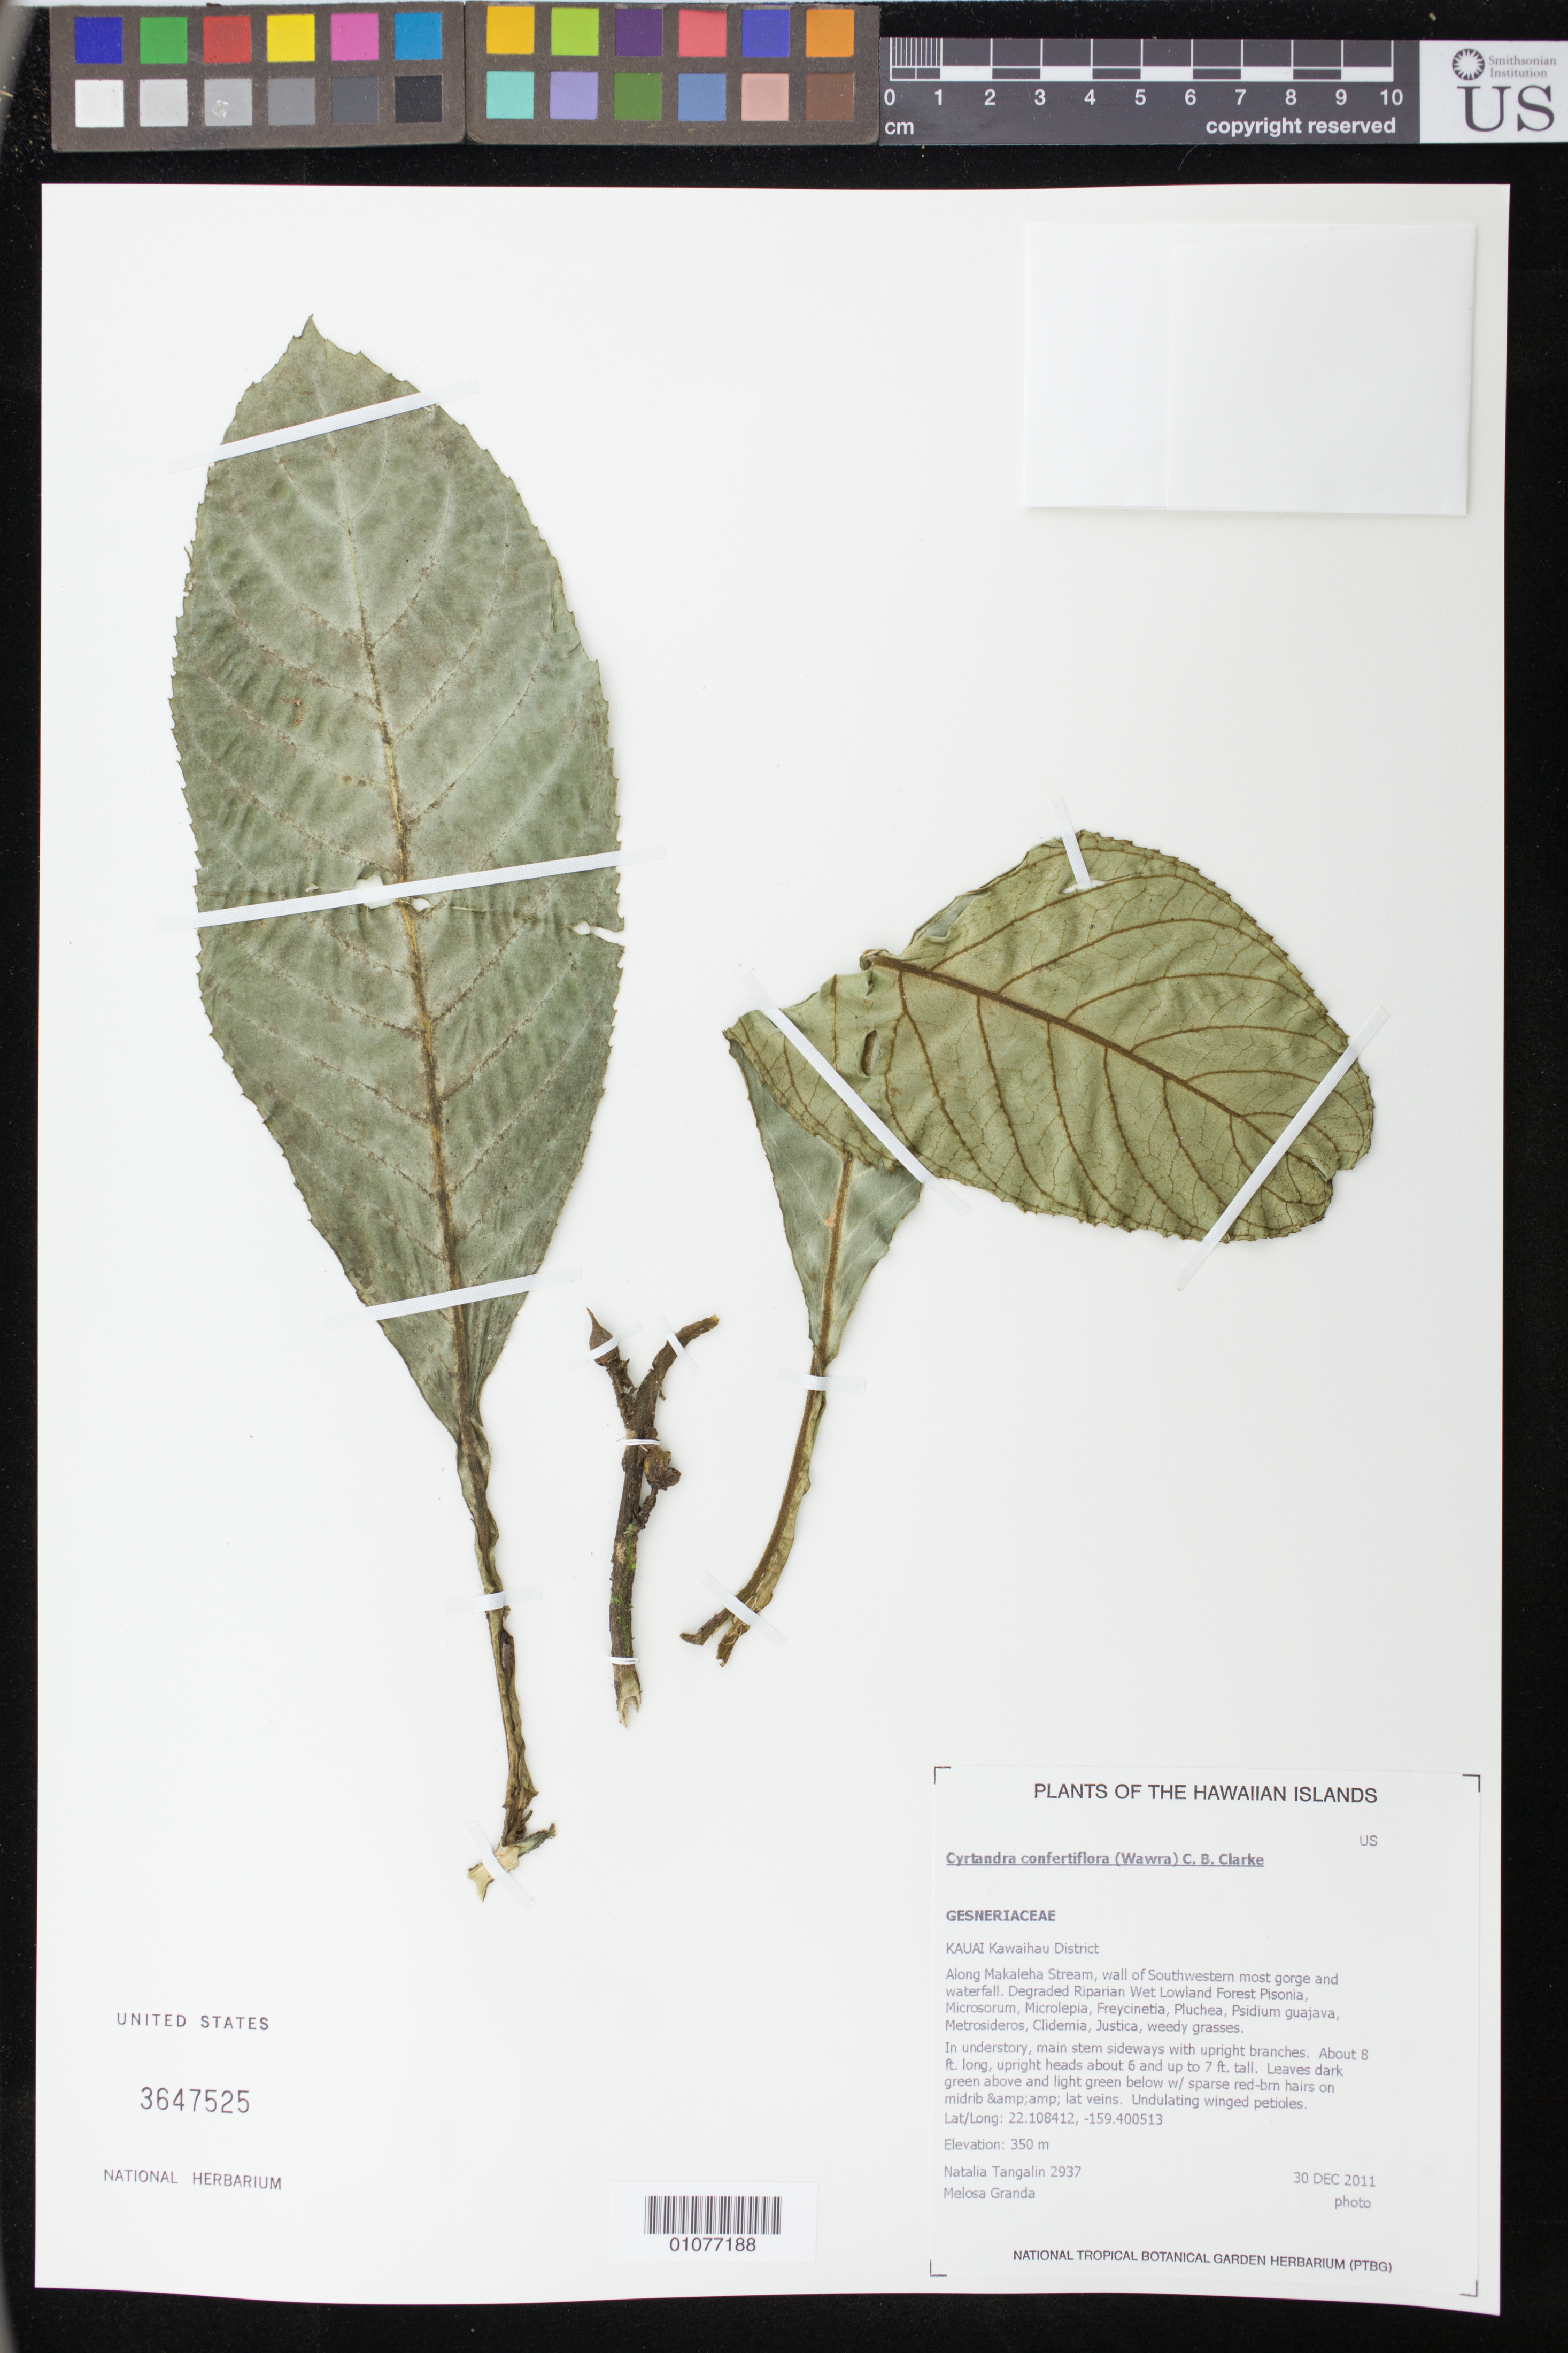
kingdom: Plantae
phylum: Tracheophyta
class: Magnoliopsida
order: Lamiales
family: Gesneriaceae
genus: Cyrtandra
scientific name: Cyrtandra confertiflora x C. heinrichii H. St. John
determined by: Wagner, W. L., (BOT), Smithsonian Institution - National Museum of Natural History (UNITED STATES)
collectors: N. Tangalin & M. Granda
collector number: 2937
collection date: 2011-12-30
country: United States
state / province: Hawaii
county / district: Kauai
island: Kaua'i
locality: Kawaihau District, along Makaleha Stream, wall of SW gorge and waterfall.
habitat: degraded riparian wet lowland forest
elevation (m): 350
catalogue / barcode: US 3647525